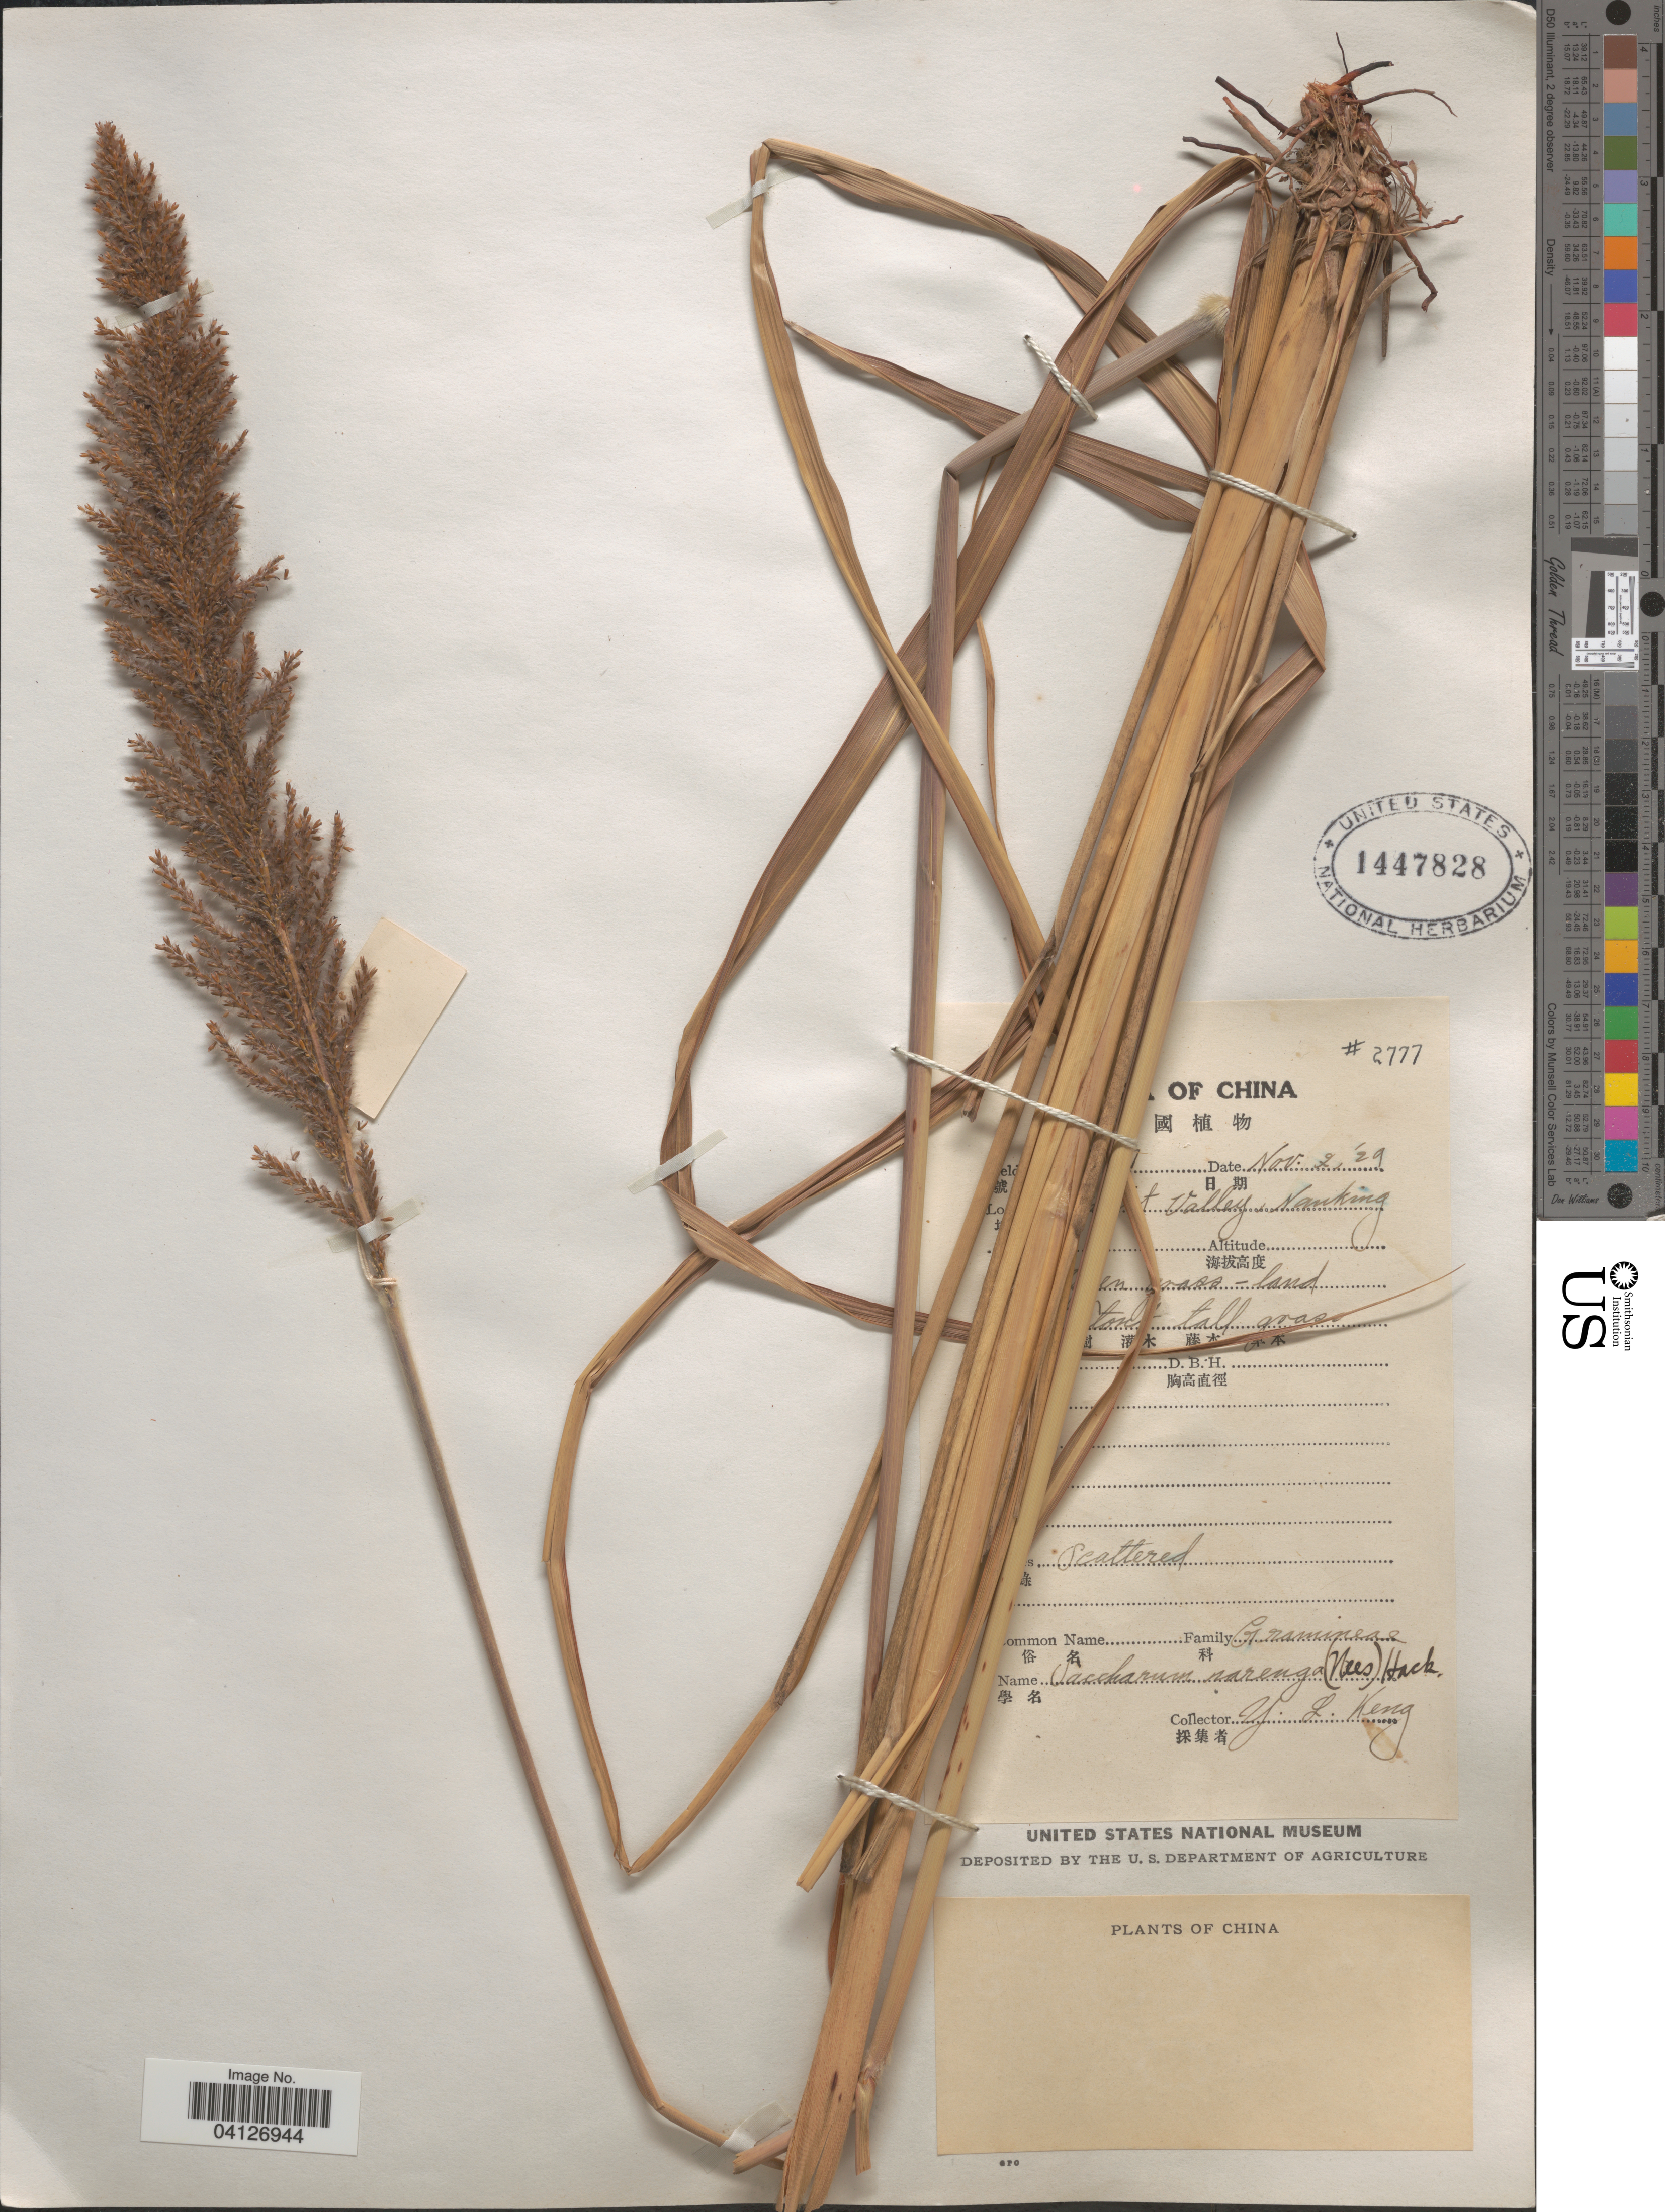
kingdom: Plantae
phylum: Tracheophyta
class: Liliopsida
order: Poales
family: Poaceae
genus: Saccharum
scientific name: Saccharum narenga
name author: (Nees ex Steud.) Hack.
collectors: Y. L. Keng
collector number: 2777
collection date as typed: Transcribed d/m/y: 2/11/29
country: China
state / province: Jiangsu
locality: [illegible text]t Valley, Nanking.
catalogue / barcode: US 1447828